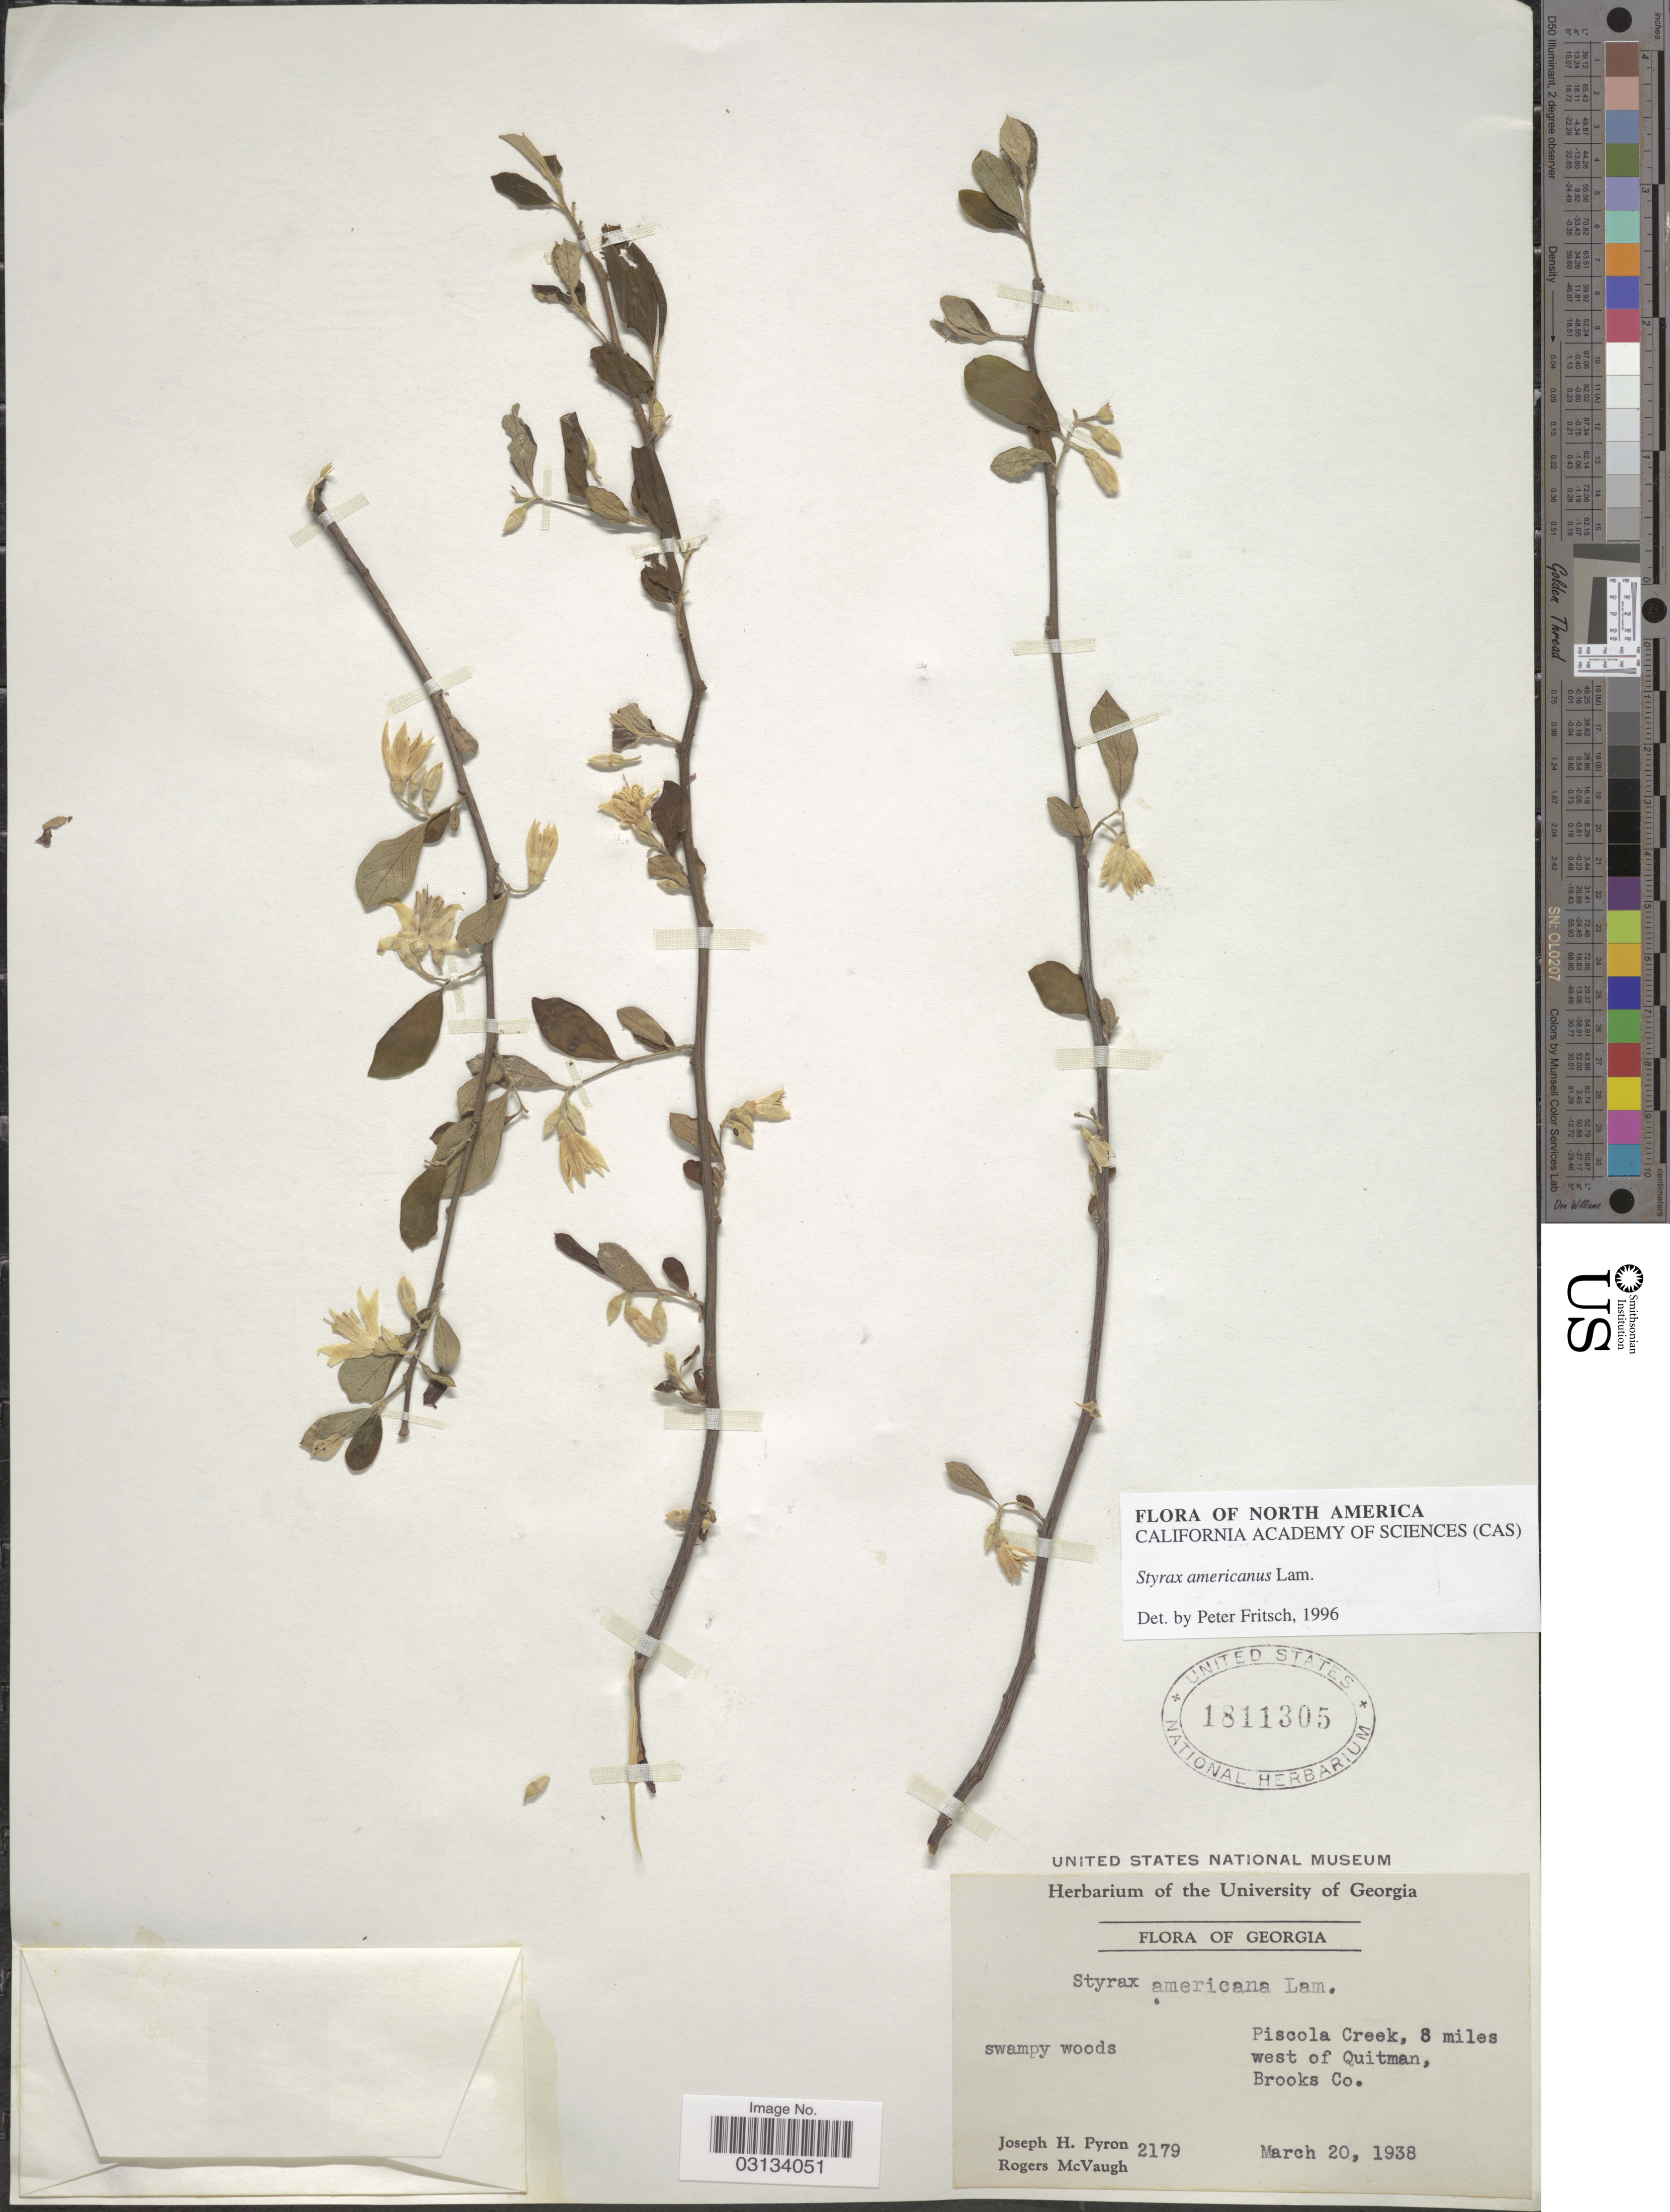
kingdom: Plantae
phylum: Tracheophyta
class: Magnoliopsida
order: Ericales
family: Styracaceae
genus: Styrax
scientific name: Styrax americanus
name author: Lam.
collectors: J. H. Pyron & R. McVaugh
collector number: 2179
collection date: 1938-03-20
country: United States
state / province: Georgia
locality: Piscola Creek, 8 miles west of Quitman, Brooks Co.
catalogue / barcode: US 1811305